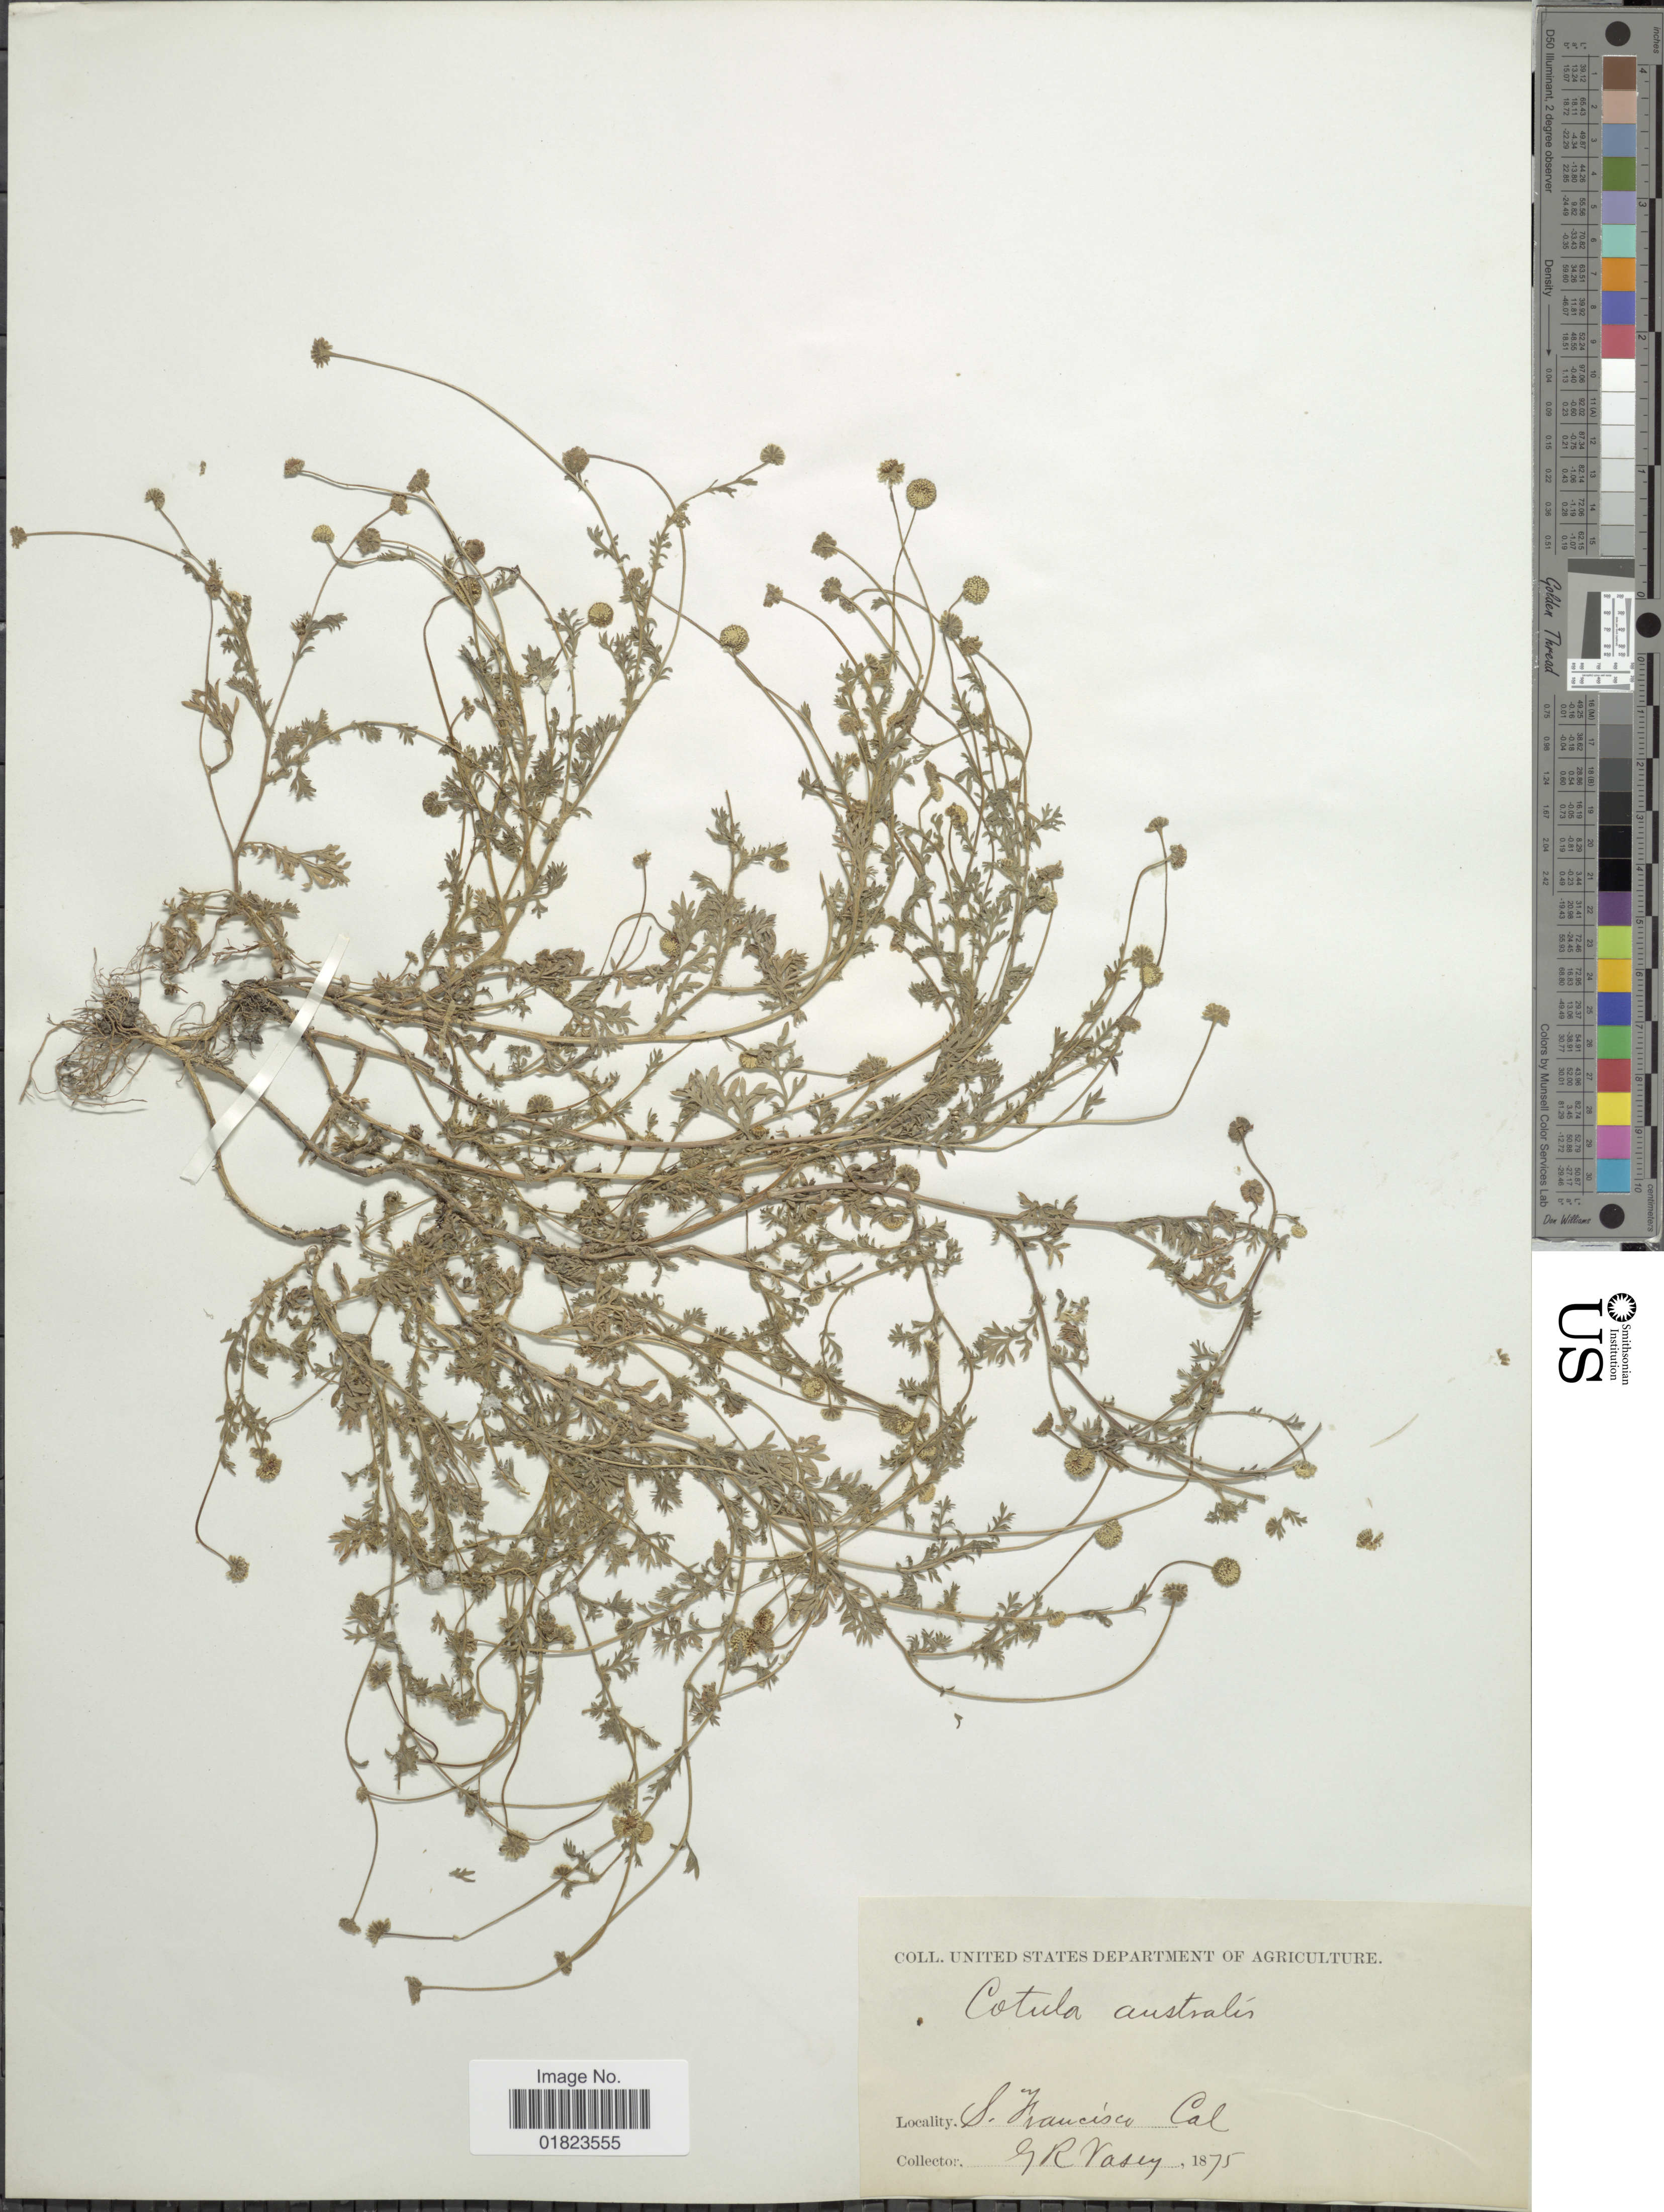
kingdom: Plantae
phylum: Tracheophyta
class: Magnoliopsida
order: Asterales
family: Asteraceae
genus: Cotula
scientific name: Cotula australis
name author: (Sieber ex Spreng.) Hook. f.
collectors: G. R. Vasey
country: United States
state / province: California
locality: S. Francisco Cal.